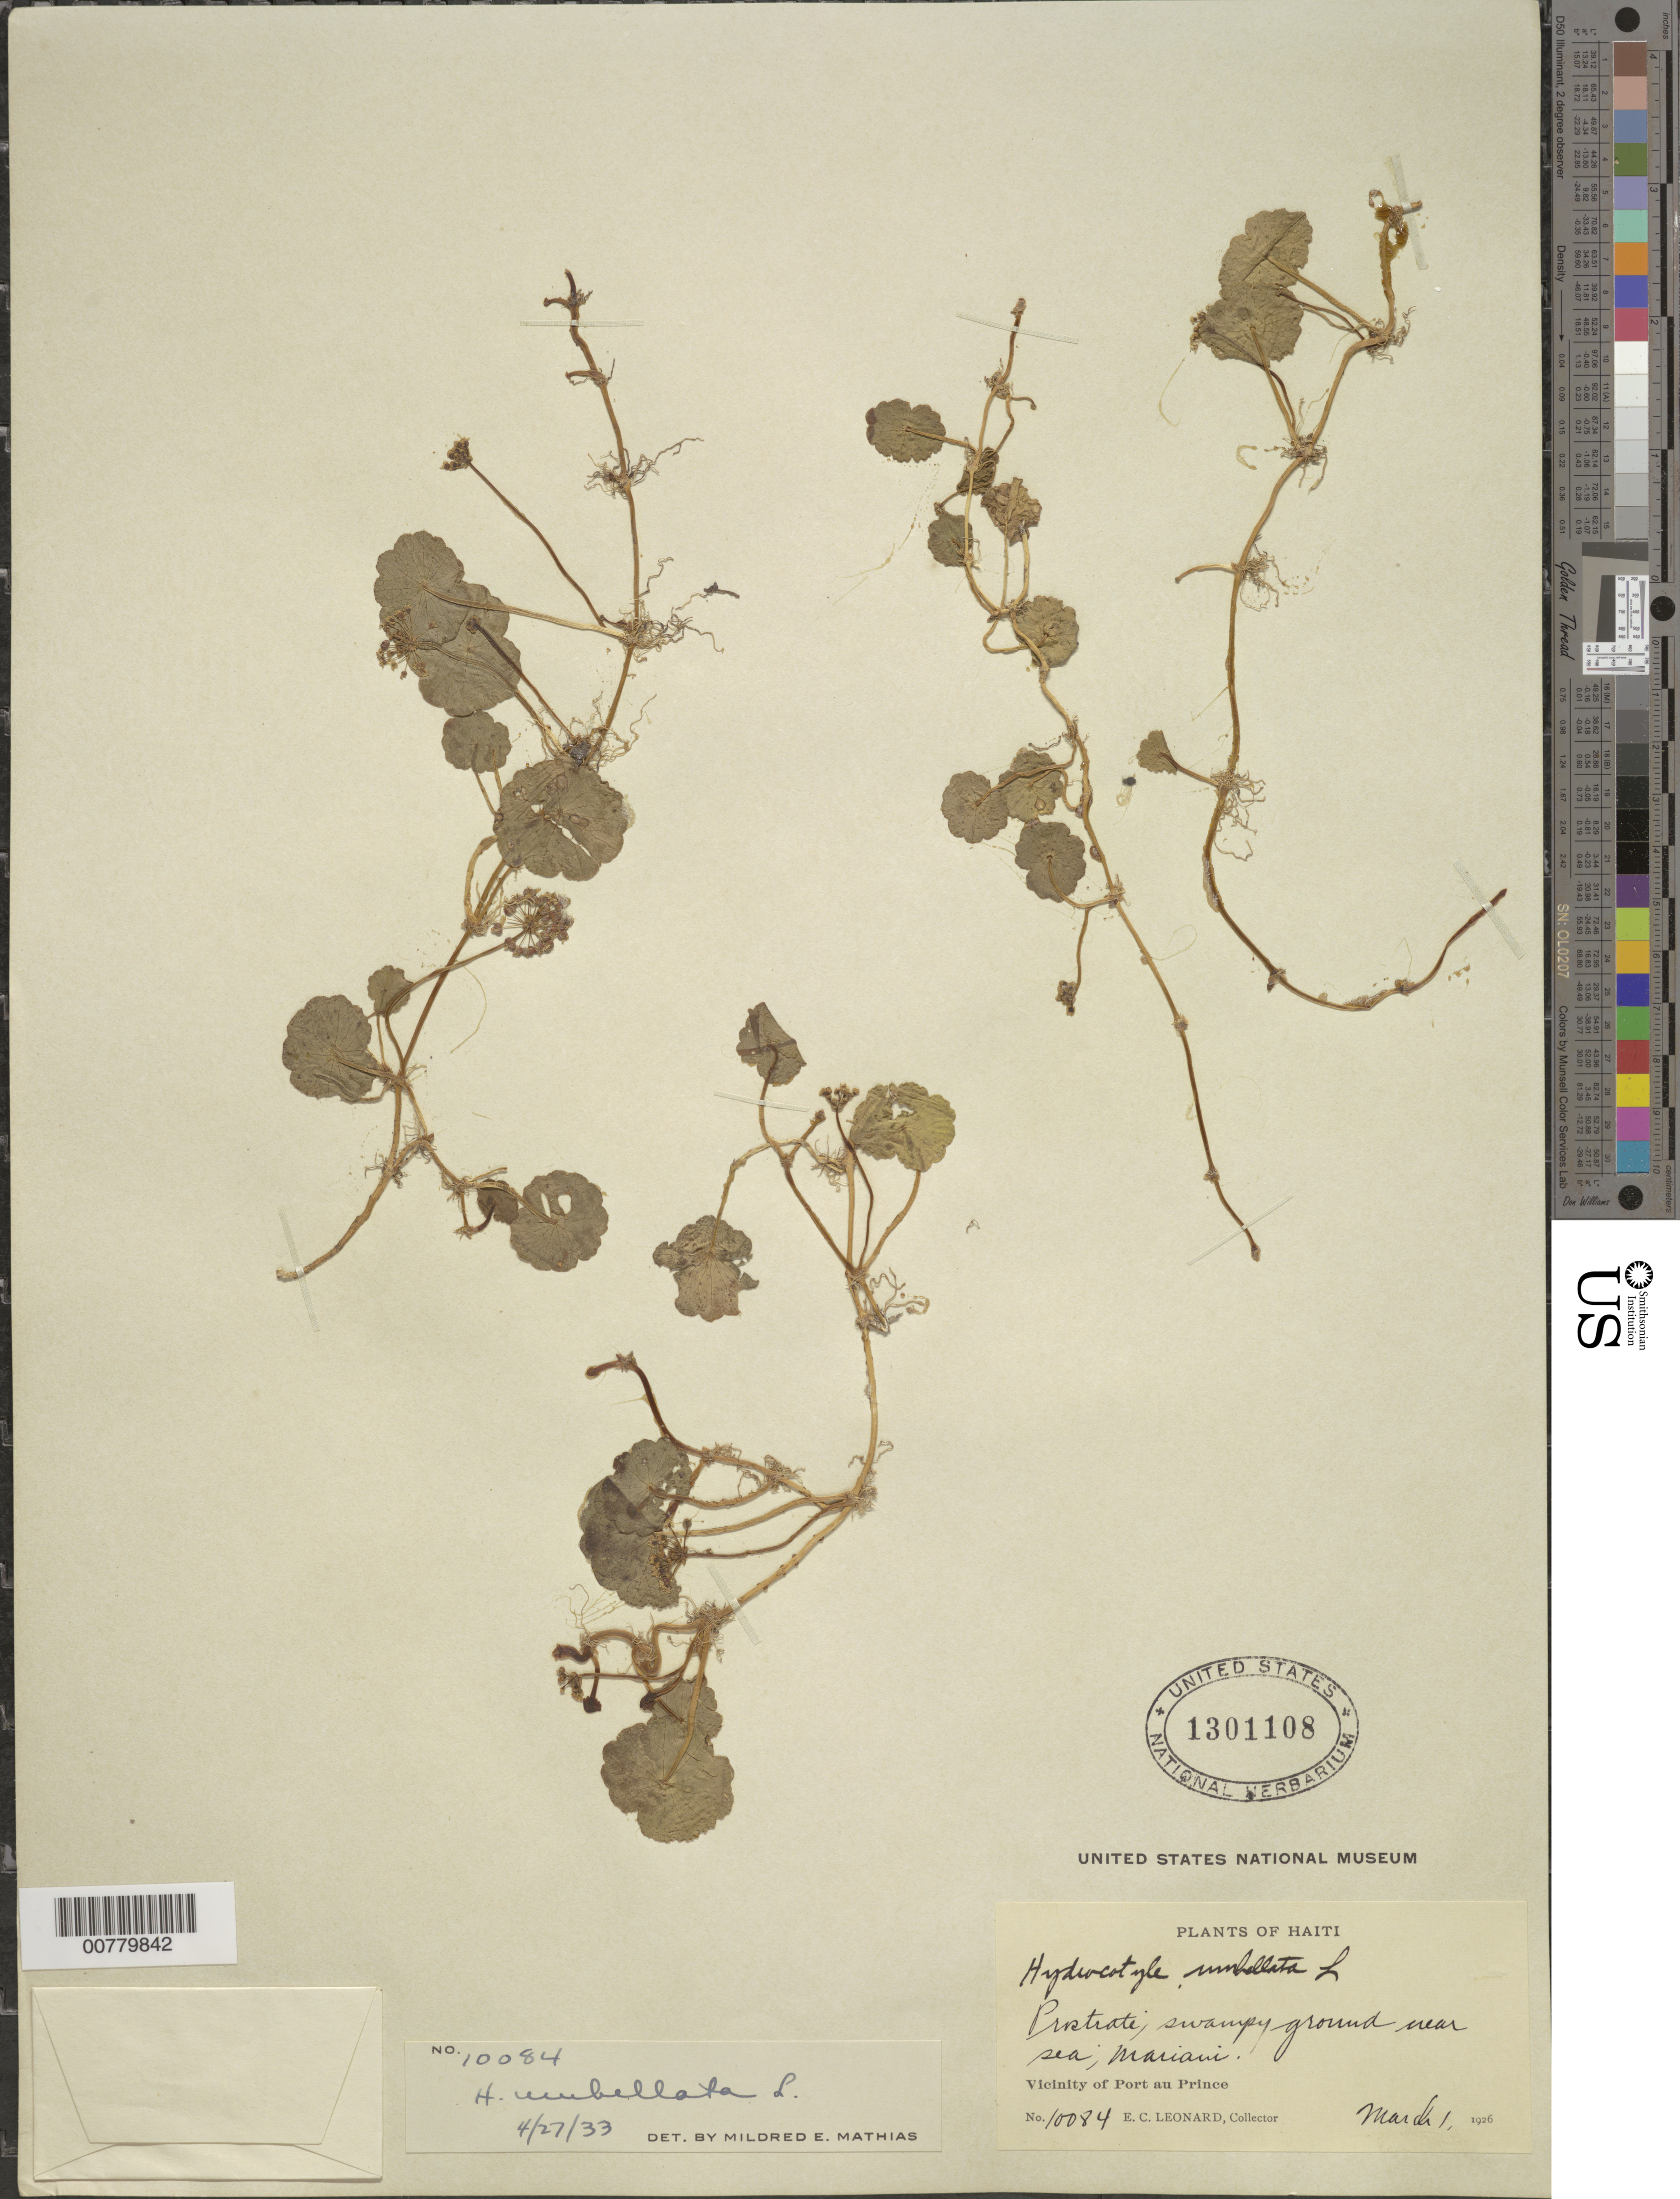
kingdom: Plantae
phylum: Tracheophyta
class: Magnoliopsida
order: Apiales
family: Araliaceae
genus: Hydrocotyle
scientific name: Hydrocotyle umbellata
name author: L.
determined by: Mathias, M. E.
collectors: E. C. Leonard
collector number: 10084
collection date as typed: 01 Mar 1926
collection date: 1926-03-01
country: Haiti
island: Hispaniola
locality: Vicinity of Port au Prince, Mariani.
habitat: Swampy ground near sea.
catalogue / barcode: US 1301108